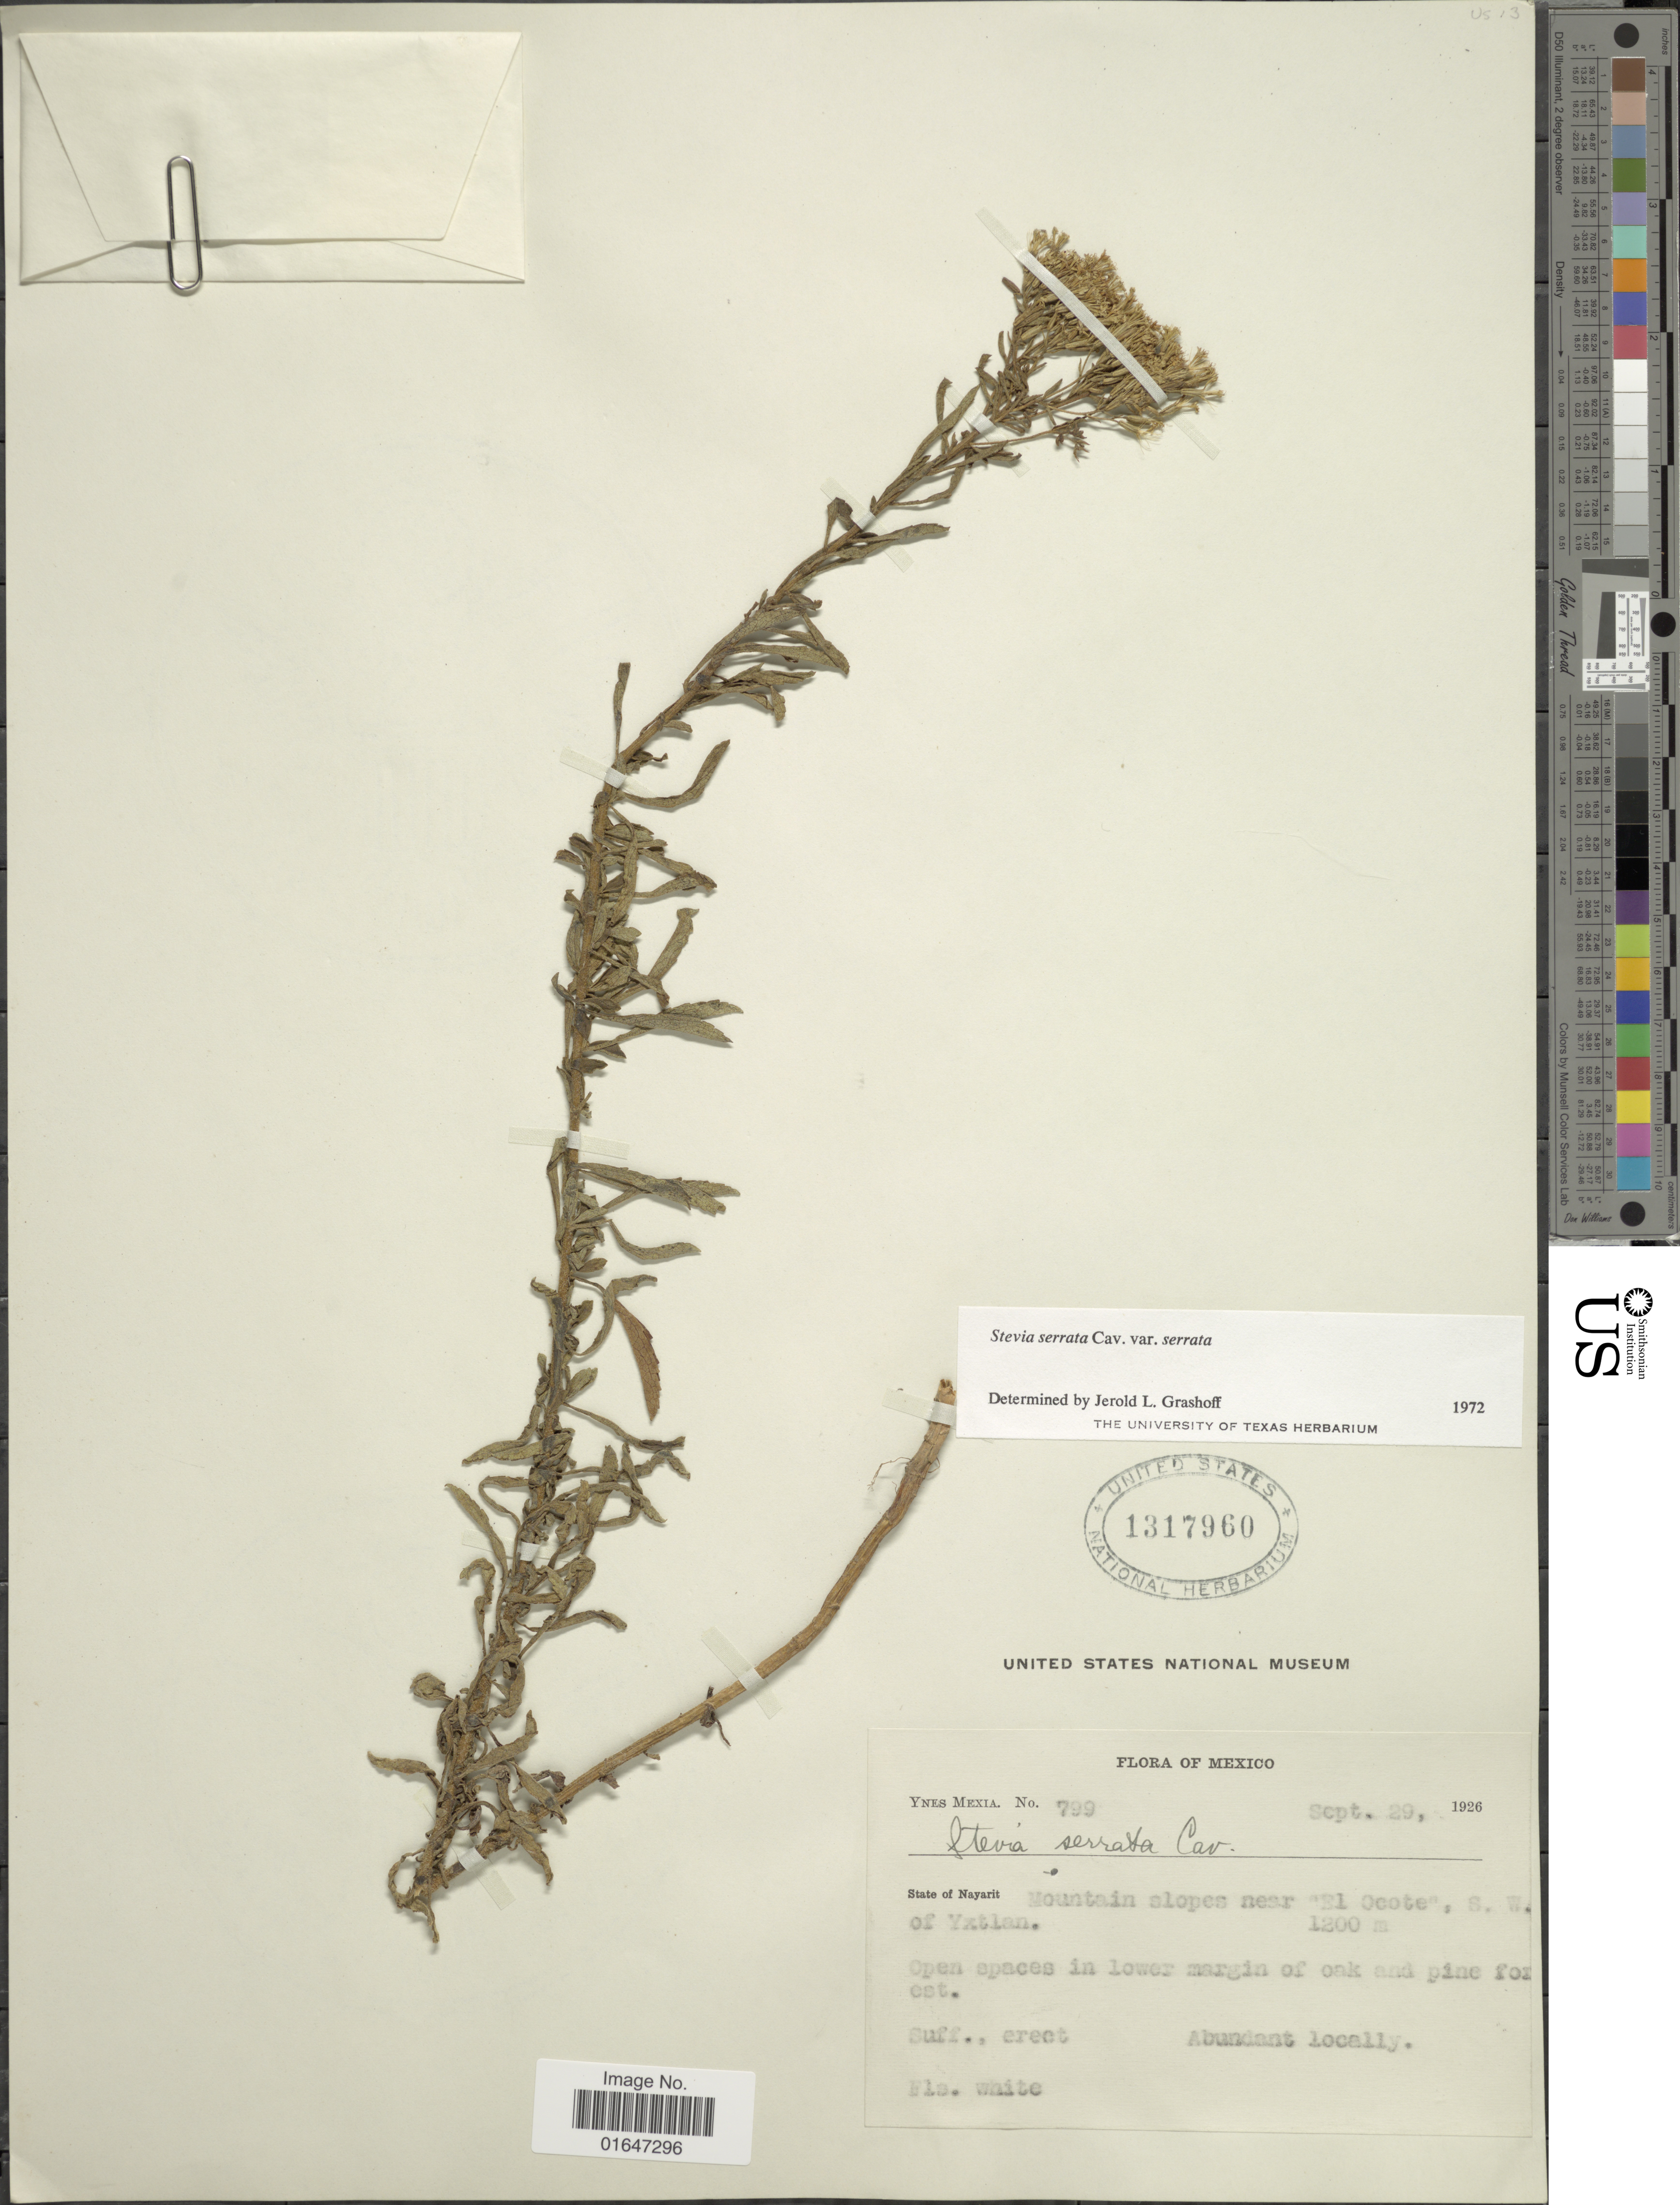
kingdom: Plantae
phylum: Tracheophyta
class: Magnoliopsida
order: Asterales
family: Asteraceae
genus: Stevia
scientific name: Stevia serrata var. serrata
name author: Cav.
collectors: Y. Mexia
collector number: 799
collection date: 1926-09-29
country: Mexico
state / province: Nayarit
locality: Mountains slopes near El Ocote, S. W. of Yxtlan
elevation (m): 1200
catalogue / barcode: US 1317960